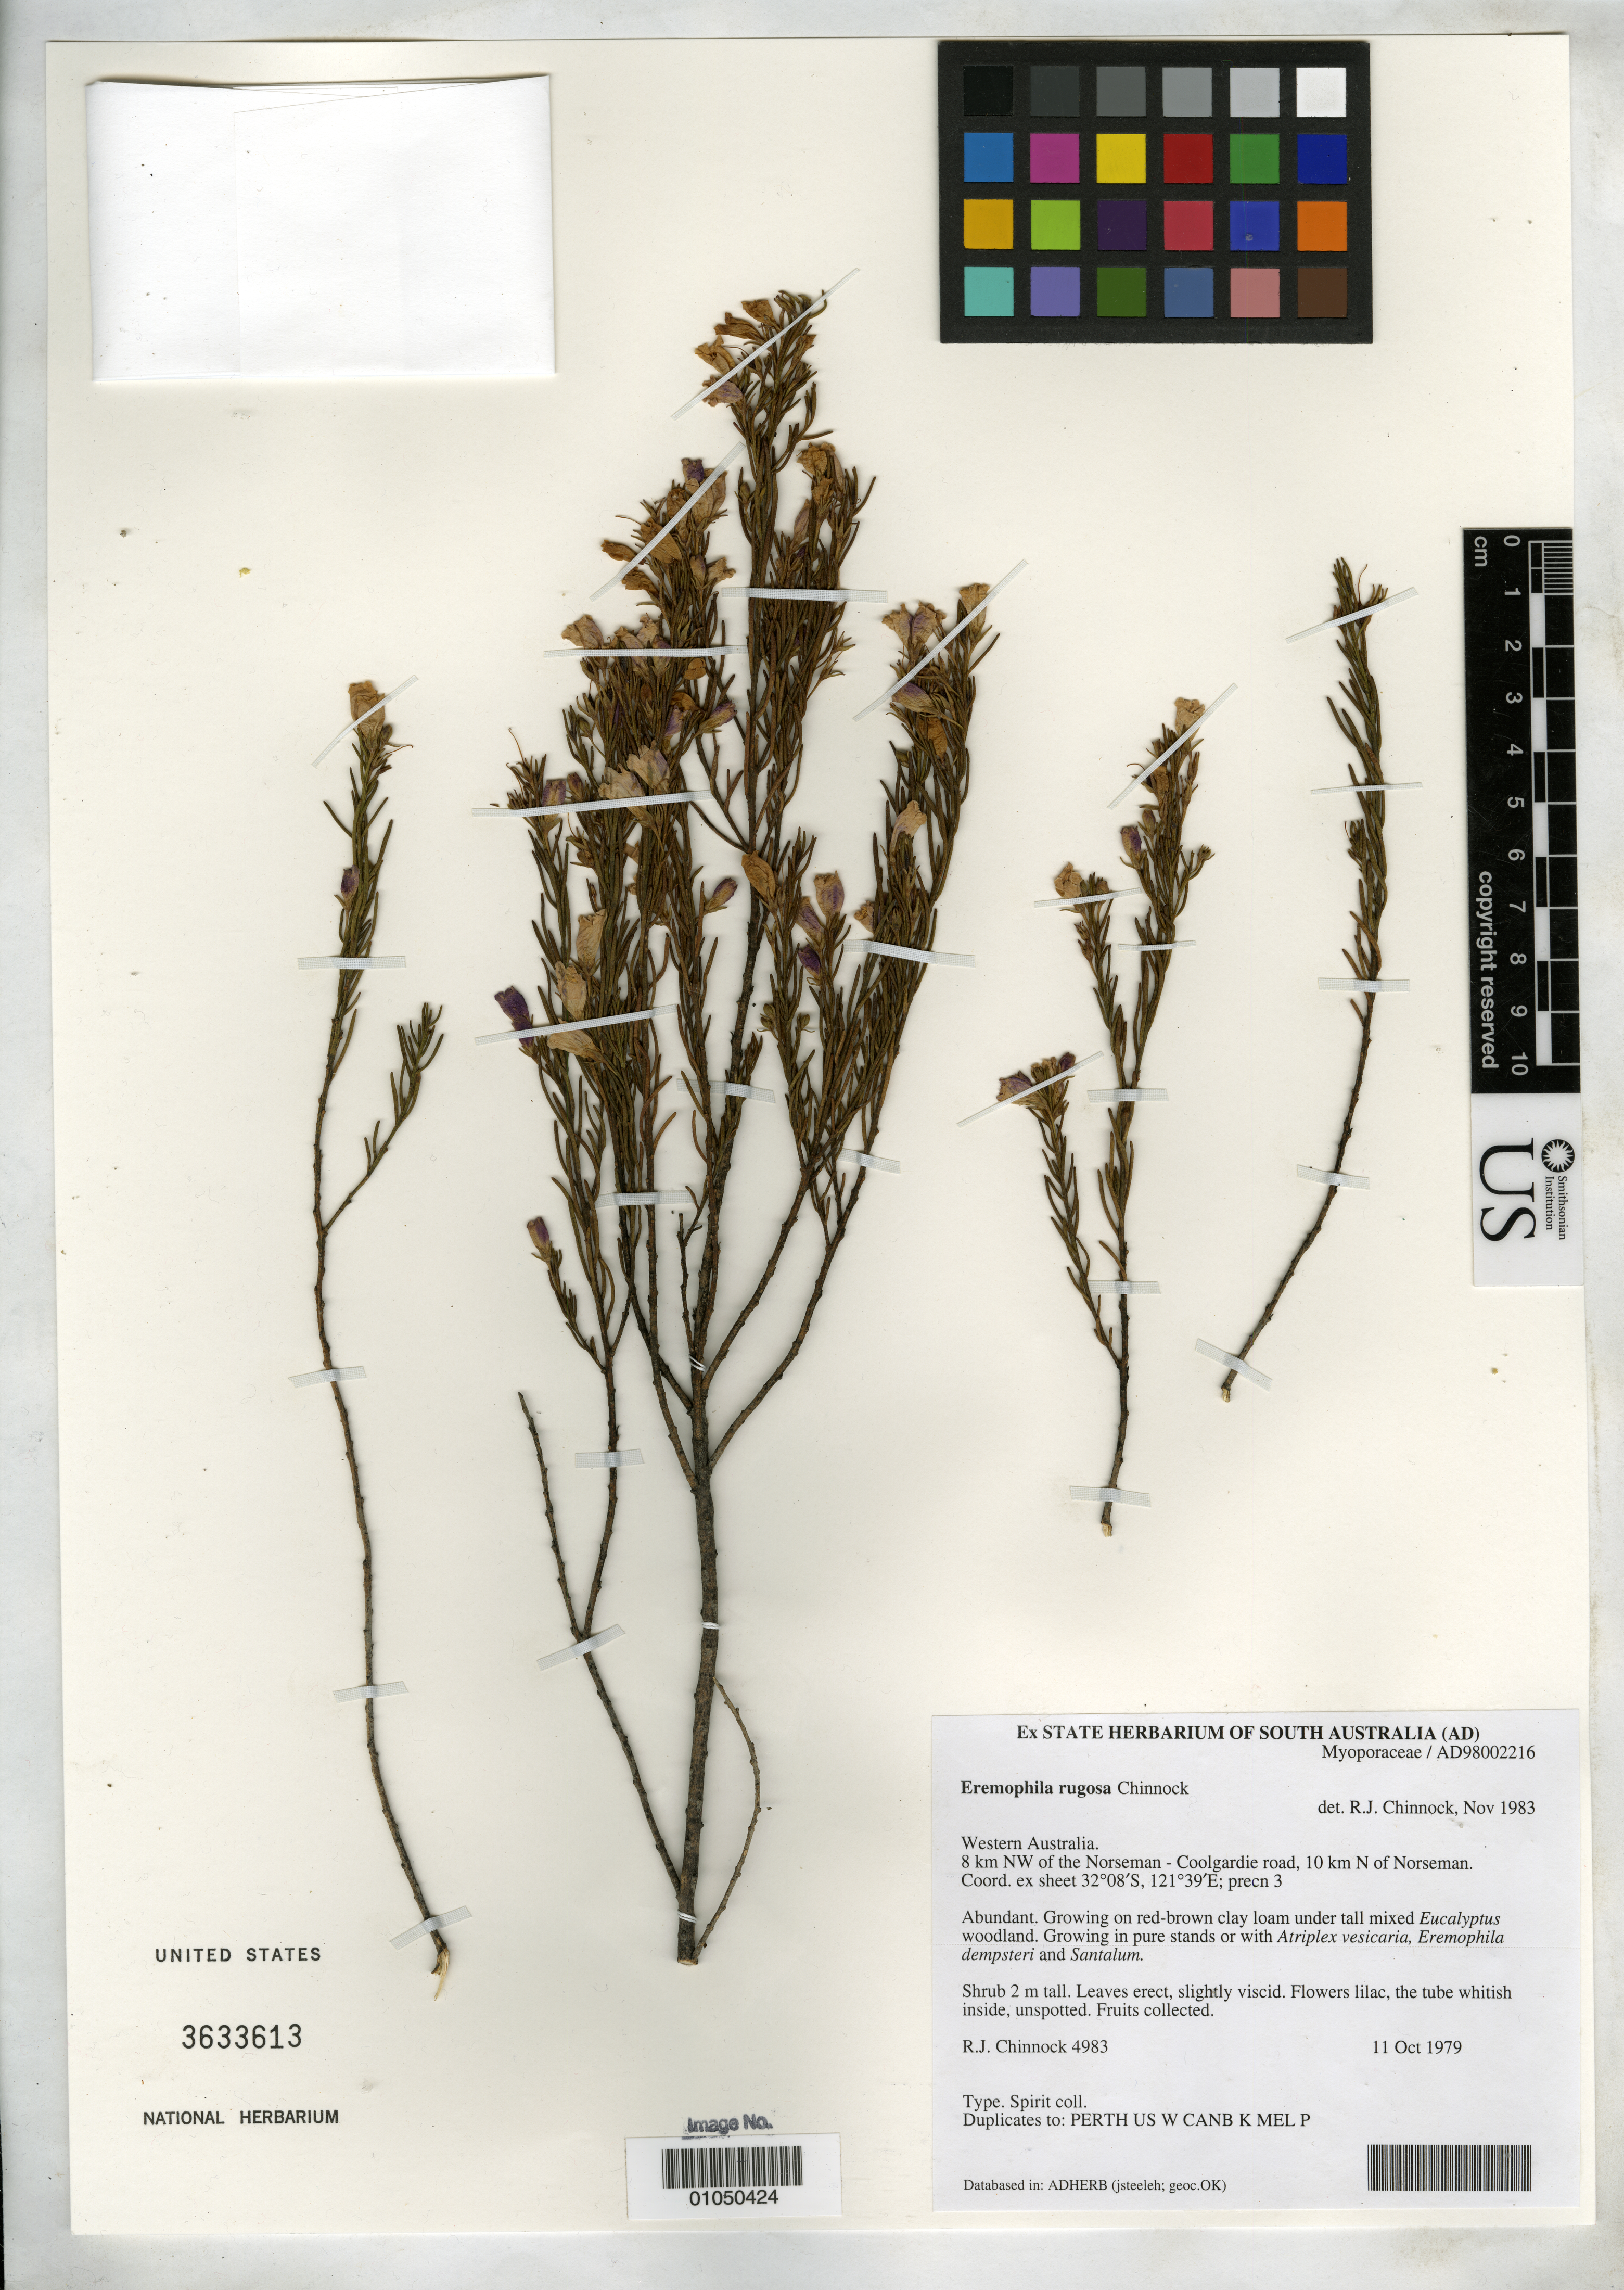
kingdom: Plantae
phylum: Tracheophyta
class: Magnoliopsida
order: Lamiales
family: Scrophulariaceae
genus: Eremophila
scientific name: Eremophila rugosa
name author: Chinnock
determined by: Chinnock, R. J.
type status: Isotype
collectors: R. J. Chinnock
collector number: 4983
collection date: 1979-10-11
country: Australia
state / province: Western Australia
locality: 8 km NW of the Norseman - Coolgardie road, 10 km N of Norseman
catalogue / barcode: US 3633613